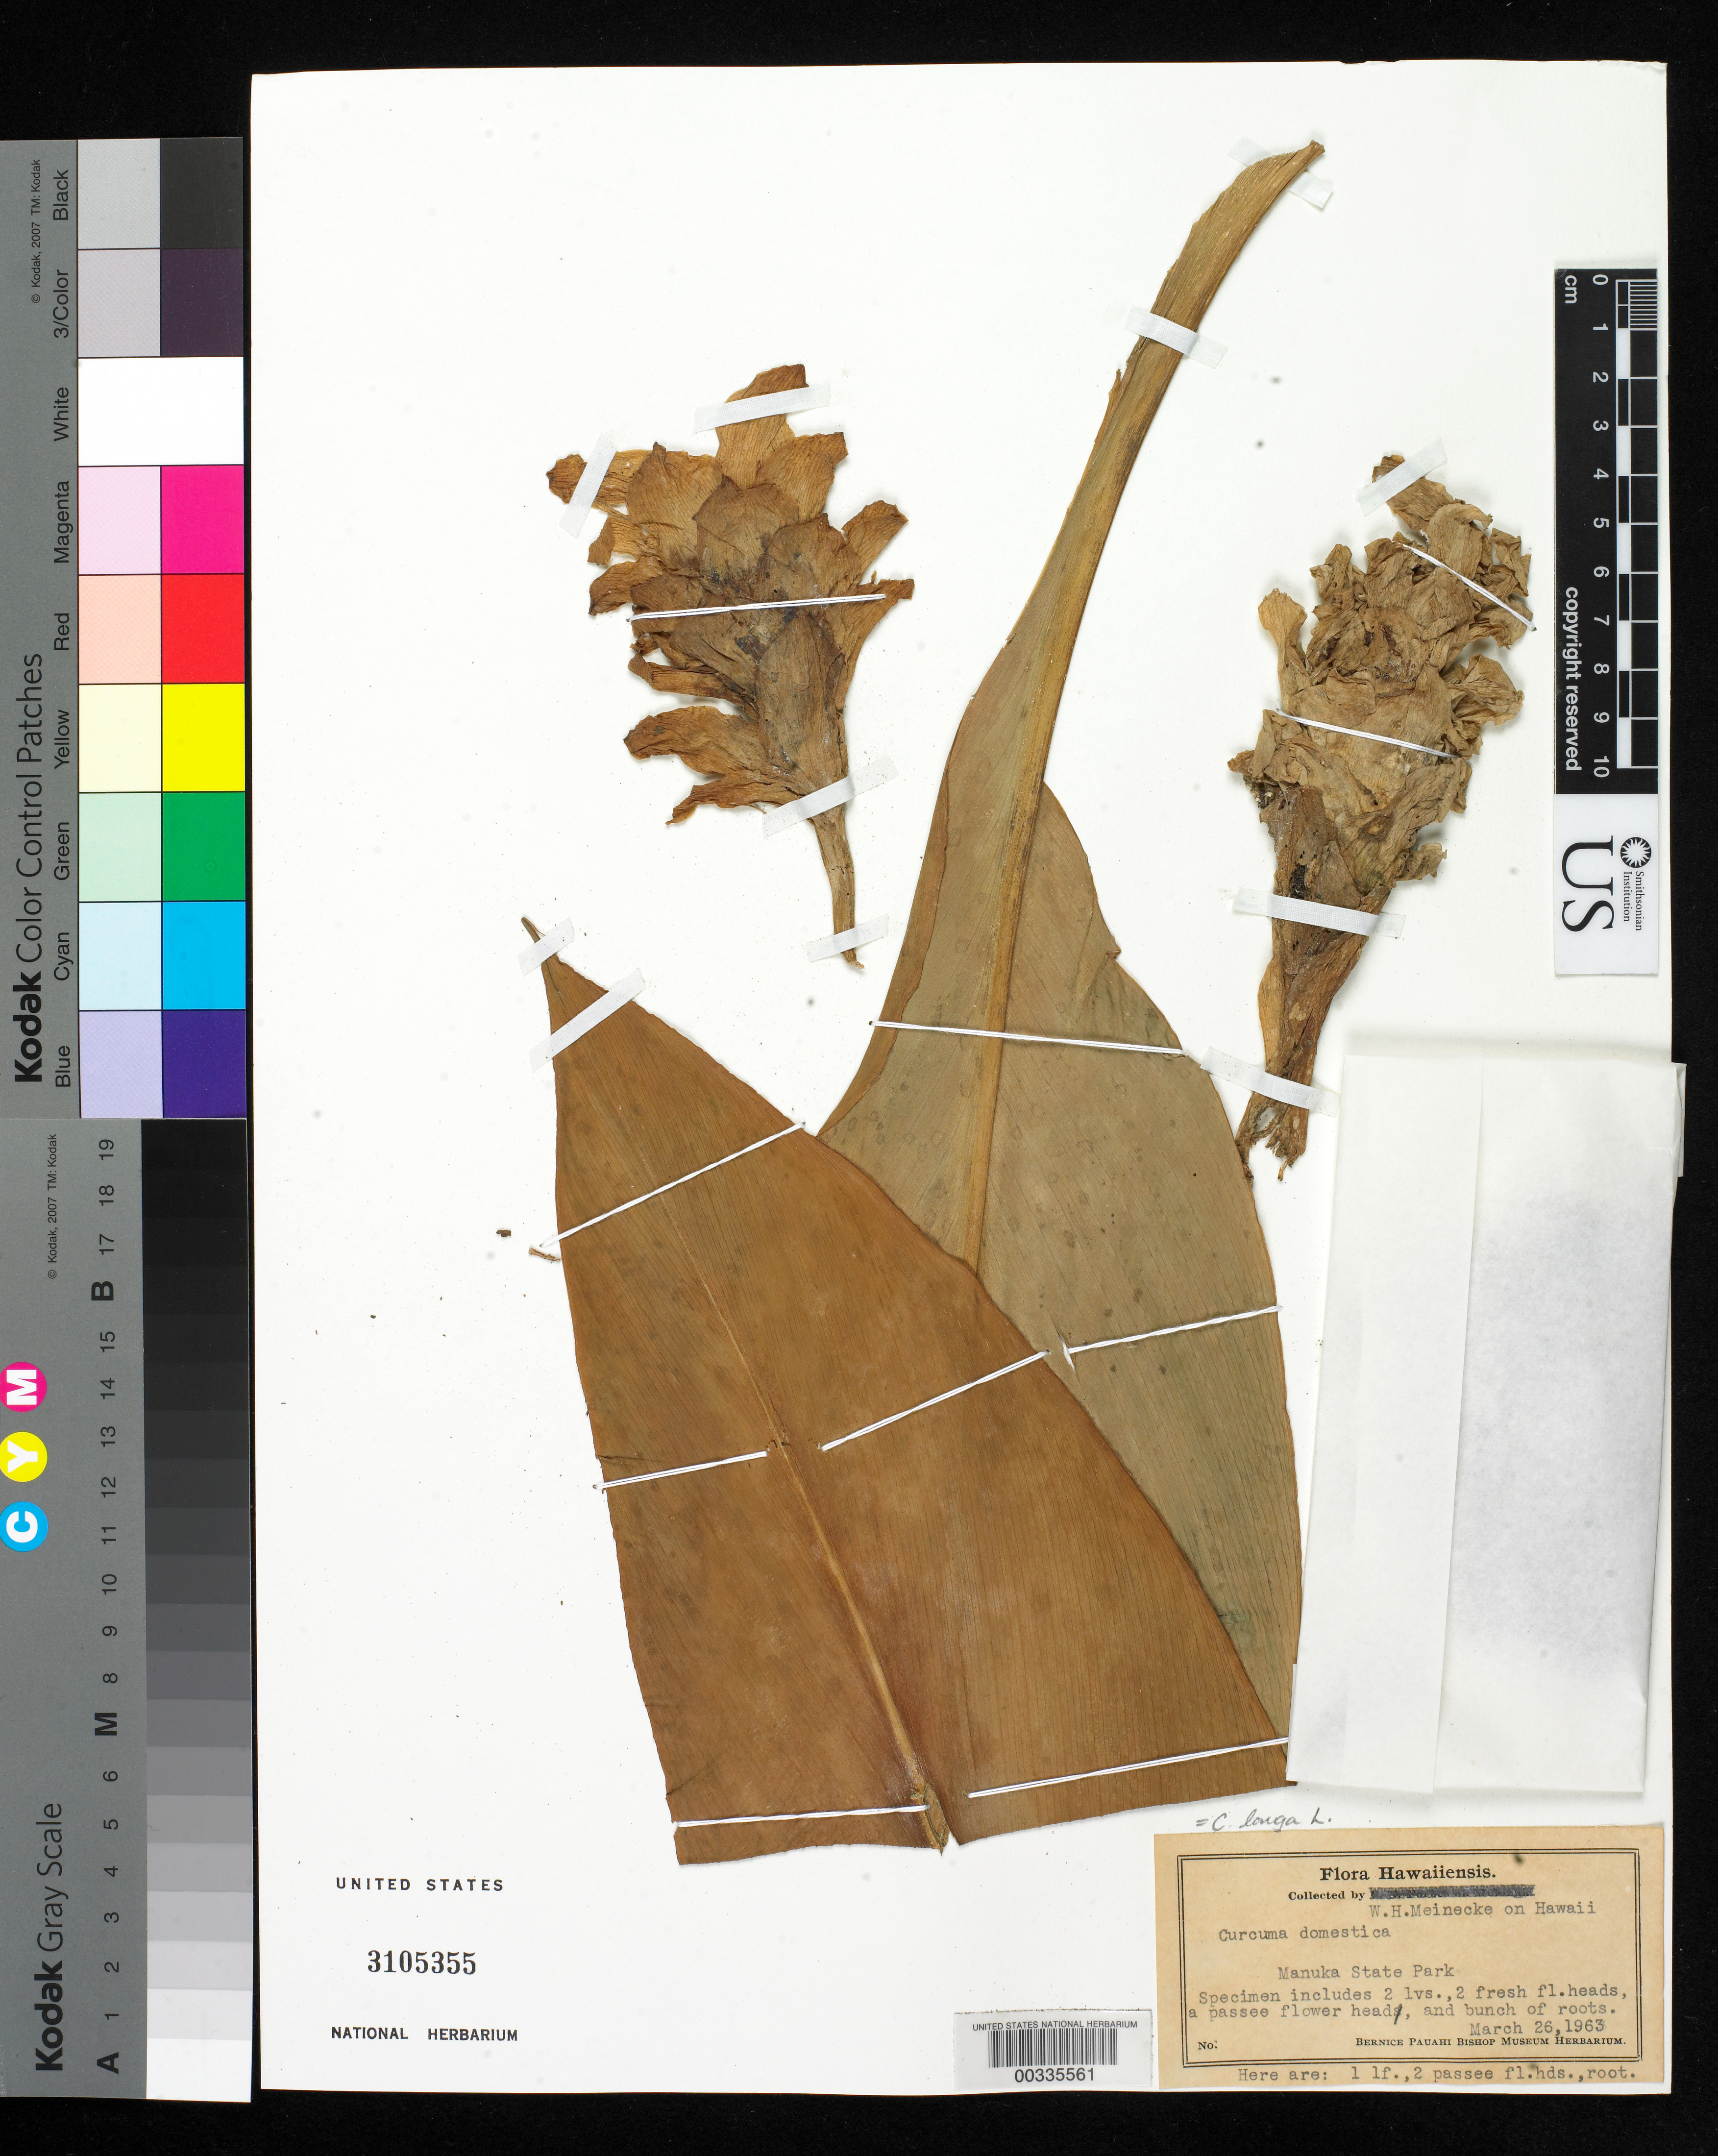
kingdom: Plantae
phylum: Tracheophyta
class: Liliopsida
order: Zingiberales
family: Zingiberaceae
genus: Curcuma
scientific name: Curcuma domestica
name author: Valeton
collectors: W. Meinecke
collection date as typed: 26 Mar 1963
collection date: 1963-03-26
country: United States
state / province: Hawaii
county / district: Maui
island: Maui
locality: Manuka state park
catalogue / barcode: US 3105355